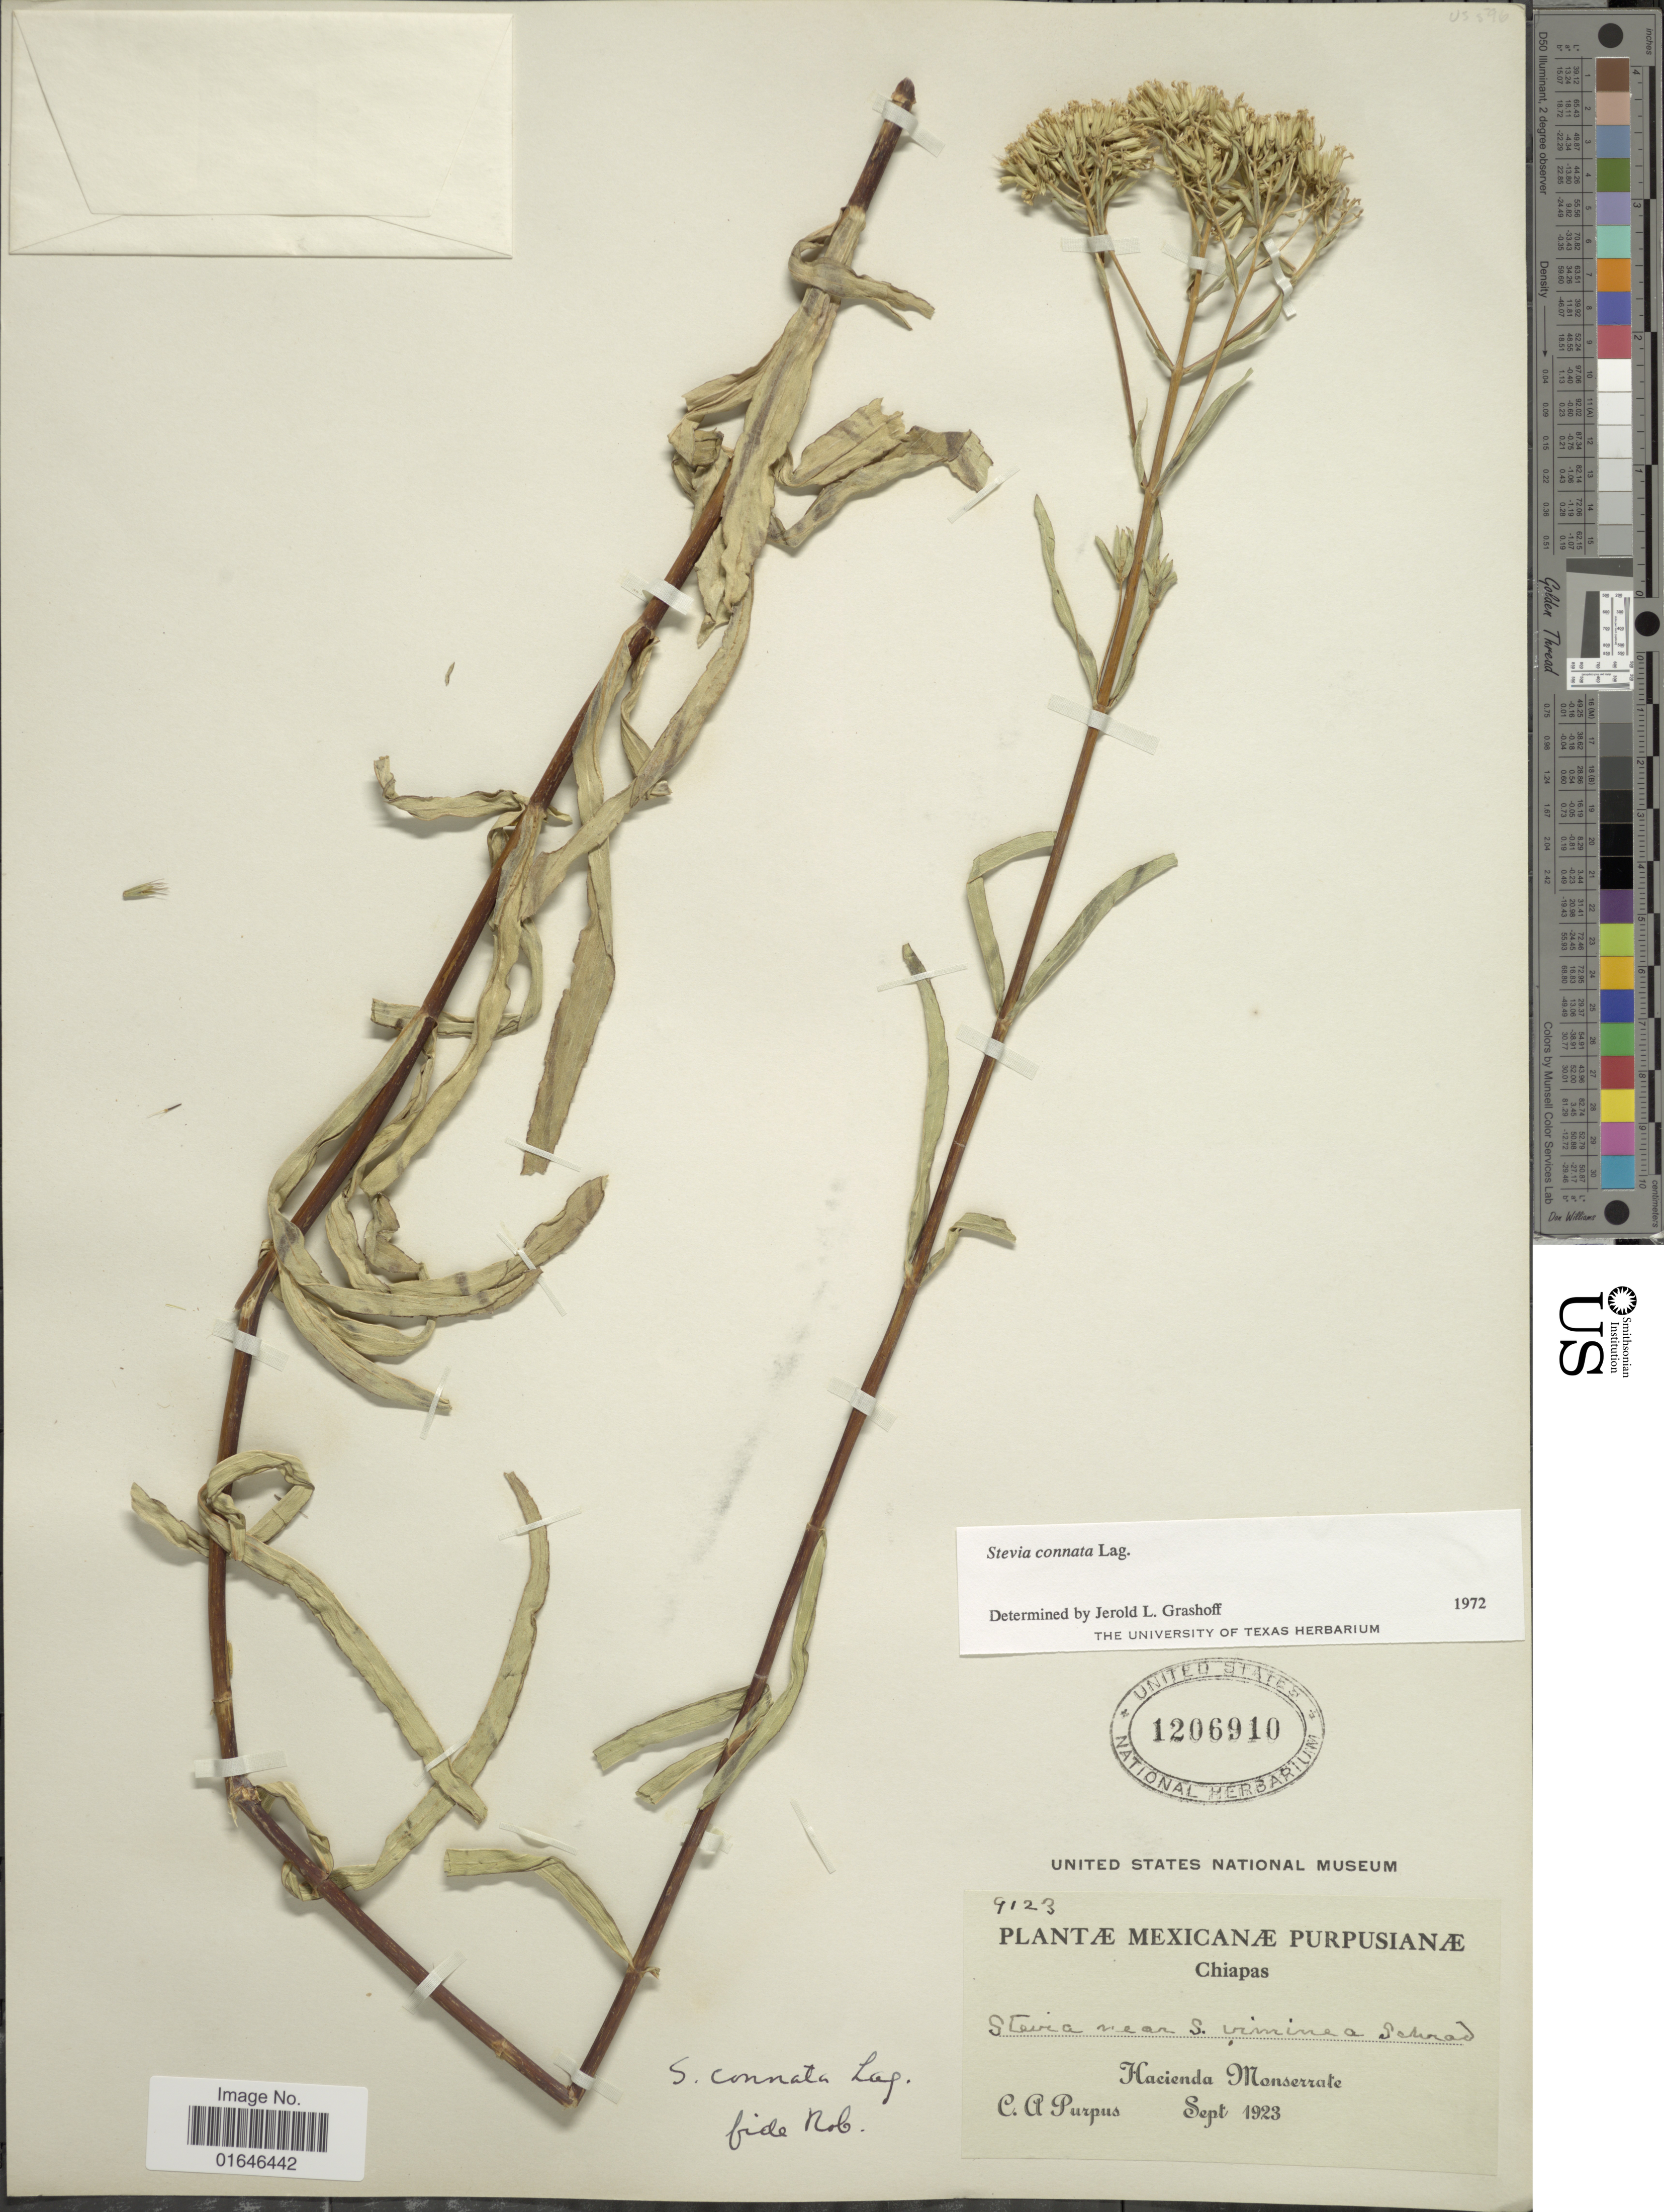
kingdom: Plantae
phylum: Tracheophyta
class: Magnoliopsida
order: Asterales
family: Asteraceae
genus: Stevia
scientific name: Stevia connata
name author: Lag.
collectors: C. A. Purpus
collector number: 9123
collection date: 1923-09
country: Mexico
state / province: Chiapas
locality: Hacienda Monserrate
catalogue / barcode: US 1206910